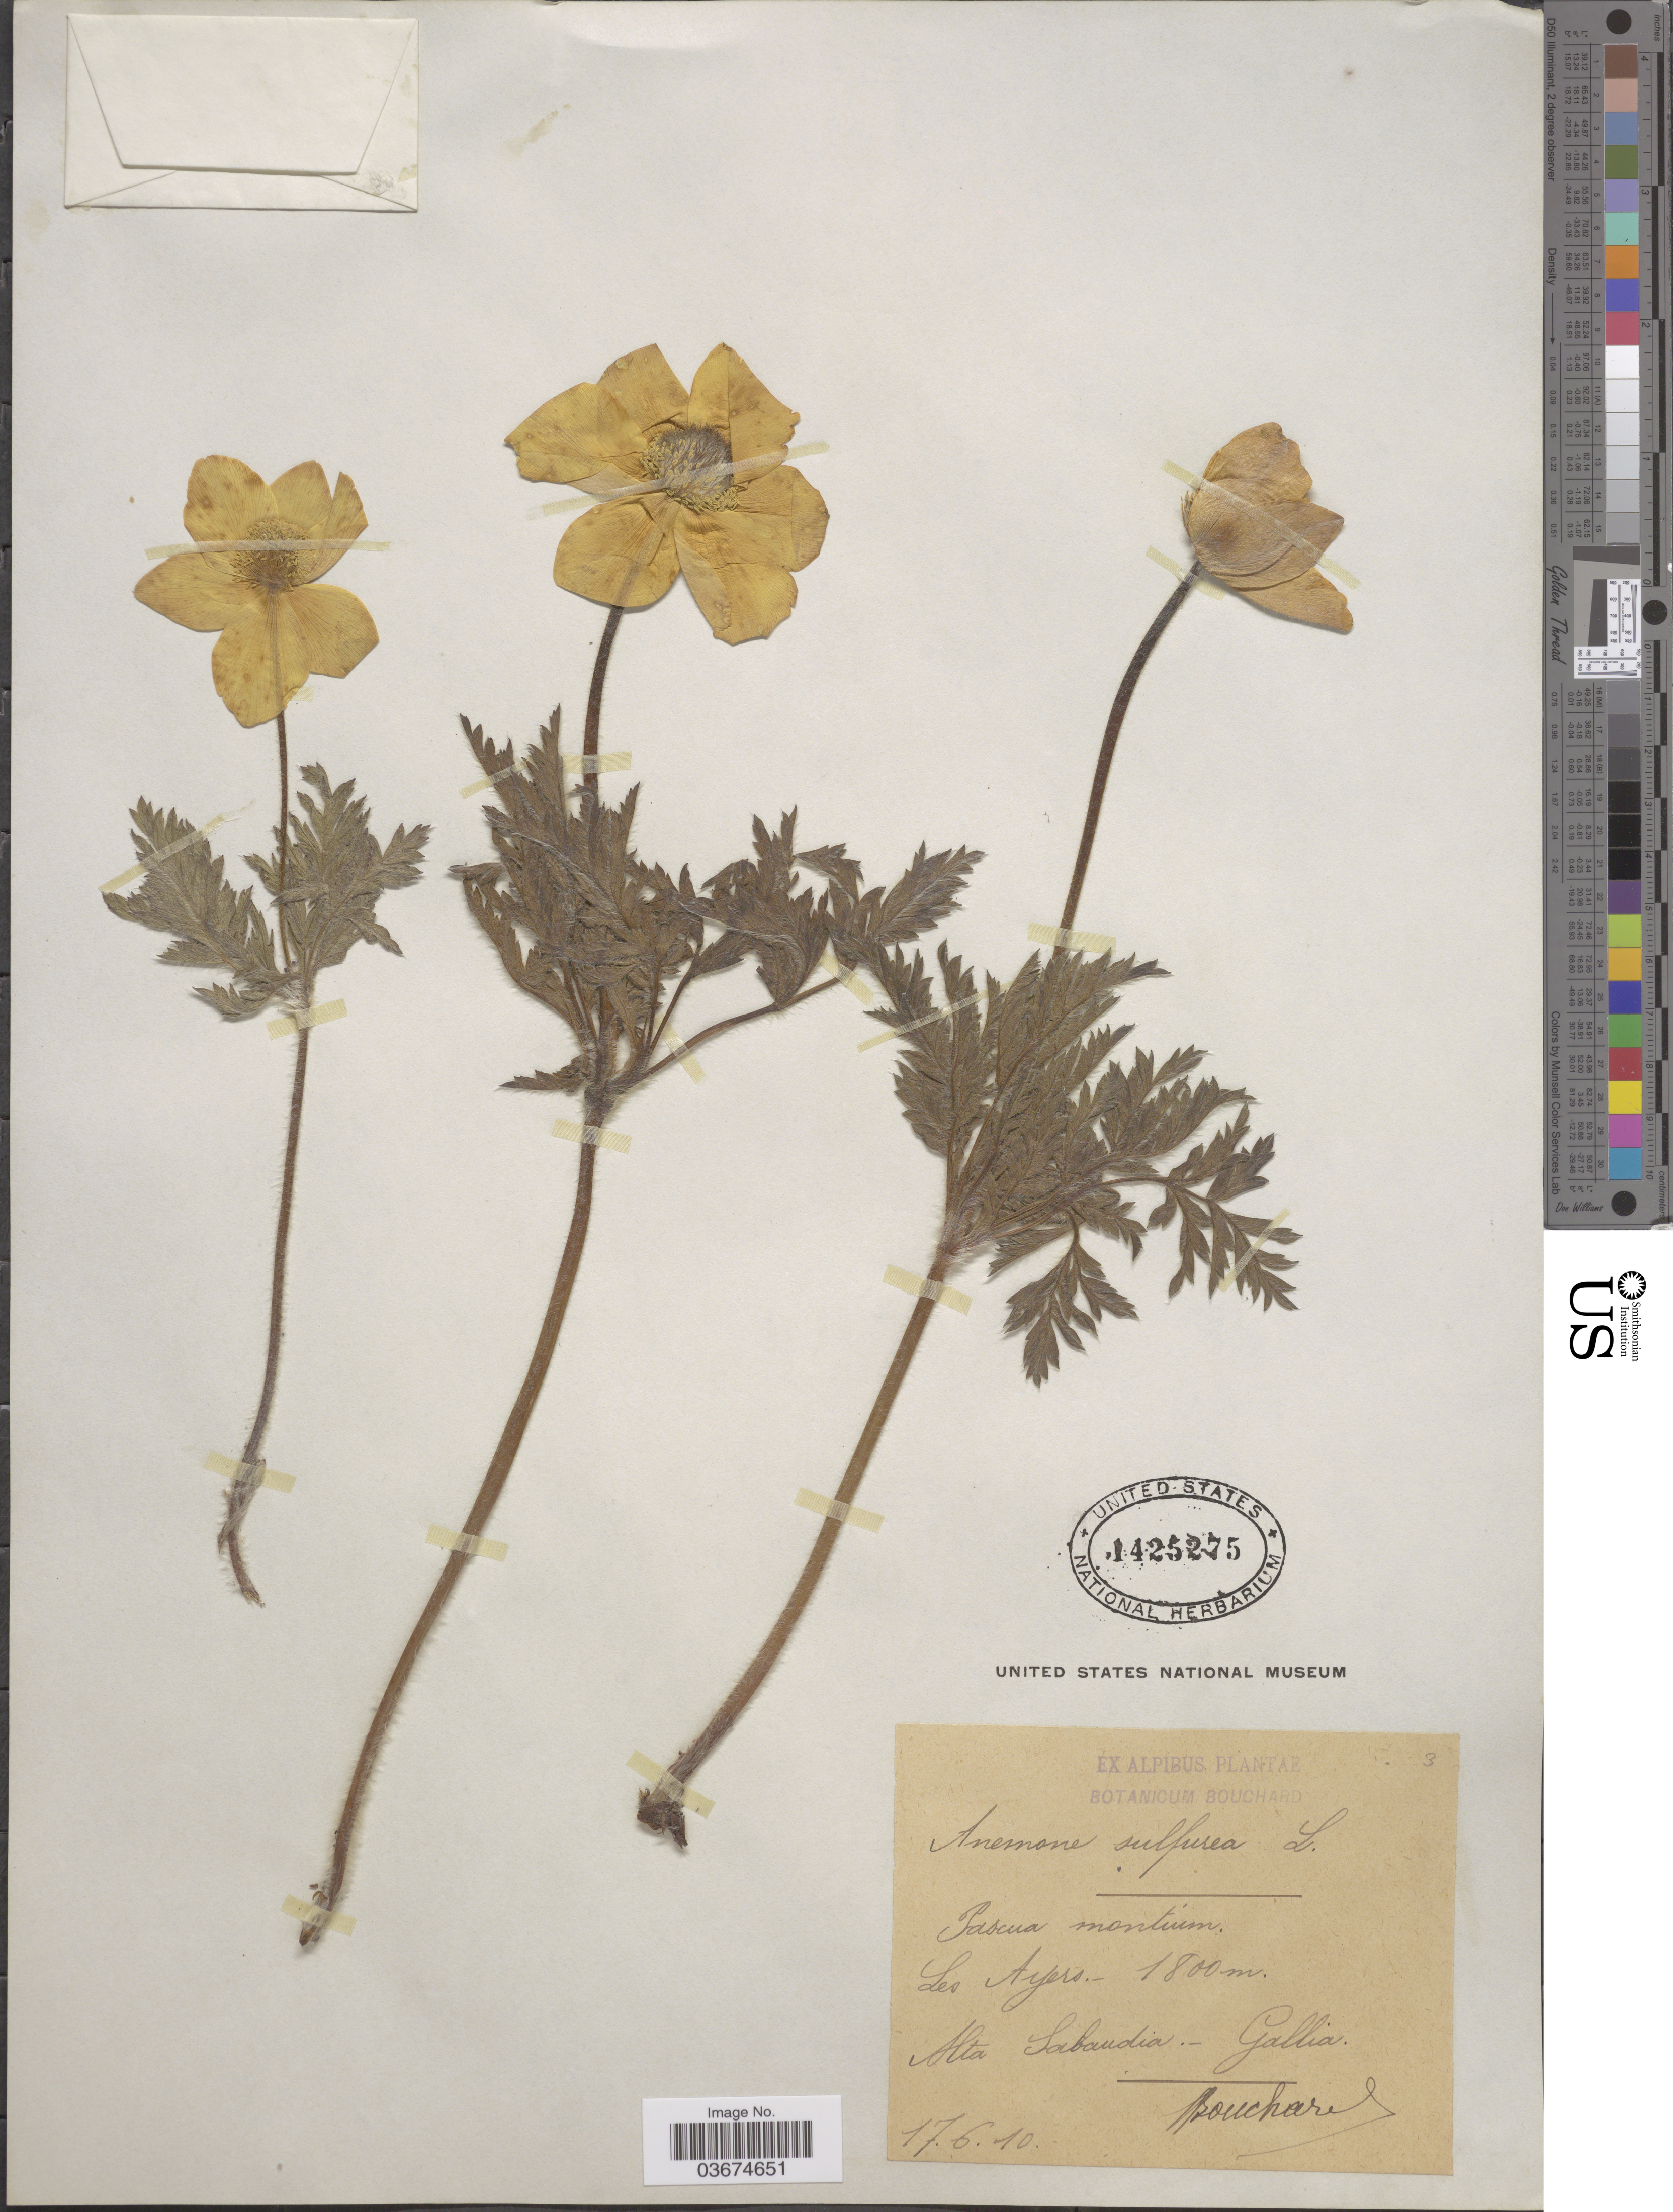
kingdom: Plantae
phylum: Tracheophyta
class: Magnoliopsida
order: Ranunculales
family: Ranunculaceae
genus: Pulsatilla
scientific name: Pulsatilla sulphurea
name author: Sweet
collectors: -. Bouchard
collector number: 3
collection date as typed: Transcribed d/m/y: 17/6/10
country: France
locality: Les Ayers. Alta Sabaudia.- Gallia.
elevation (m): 1800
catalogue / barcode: US 1425275